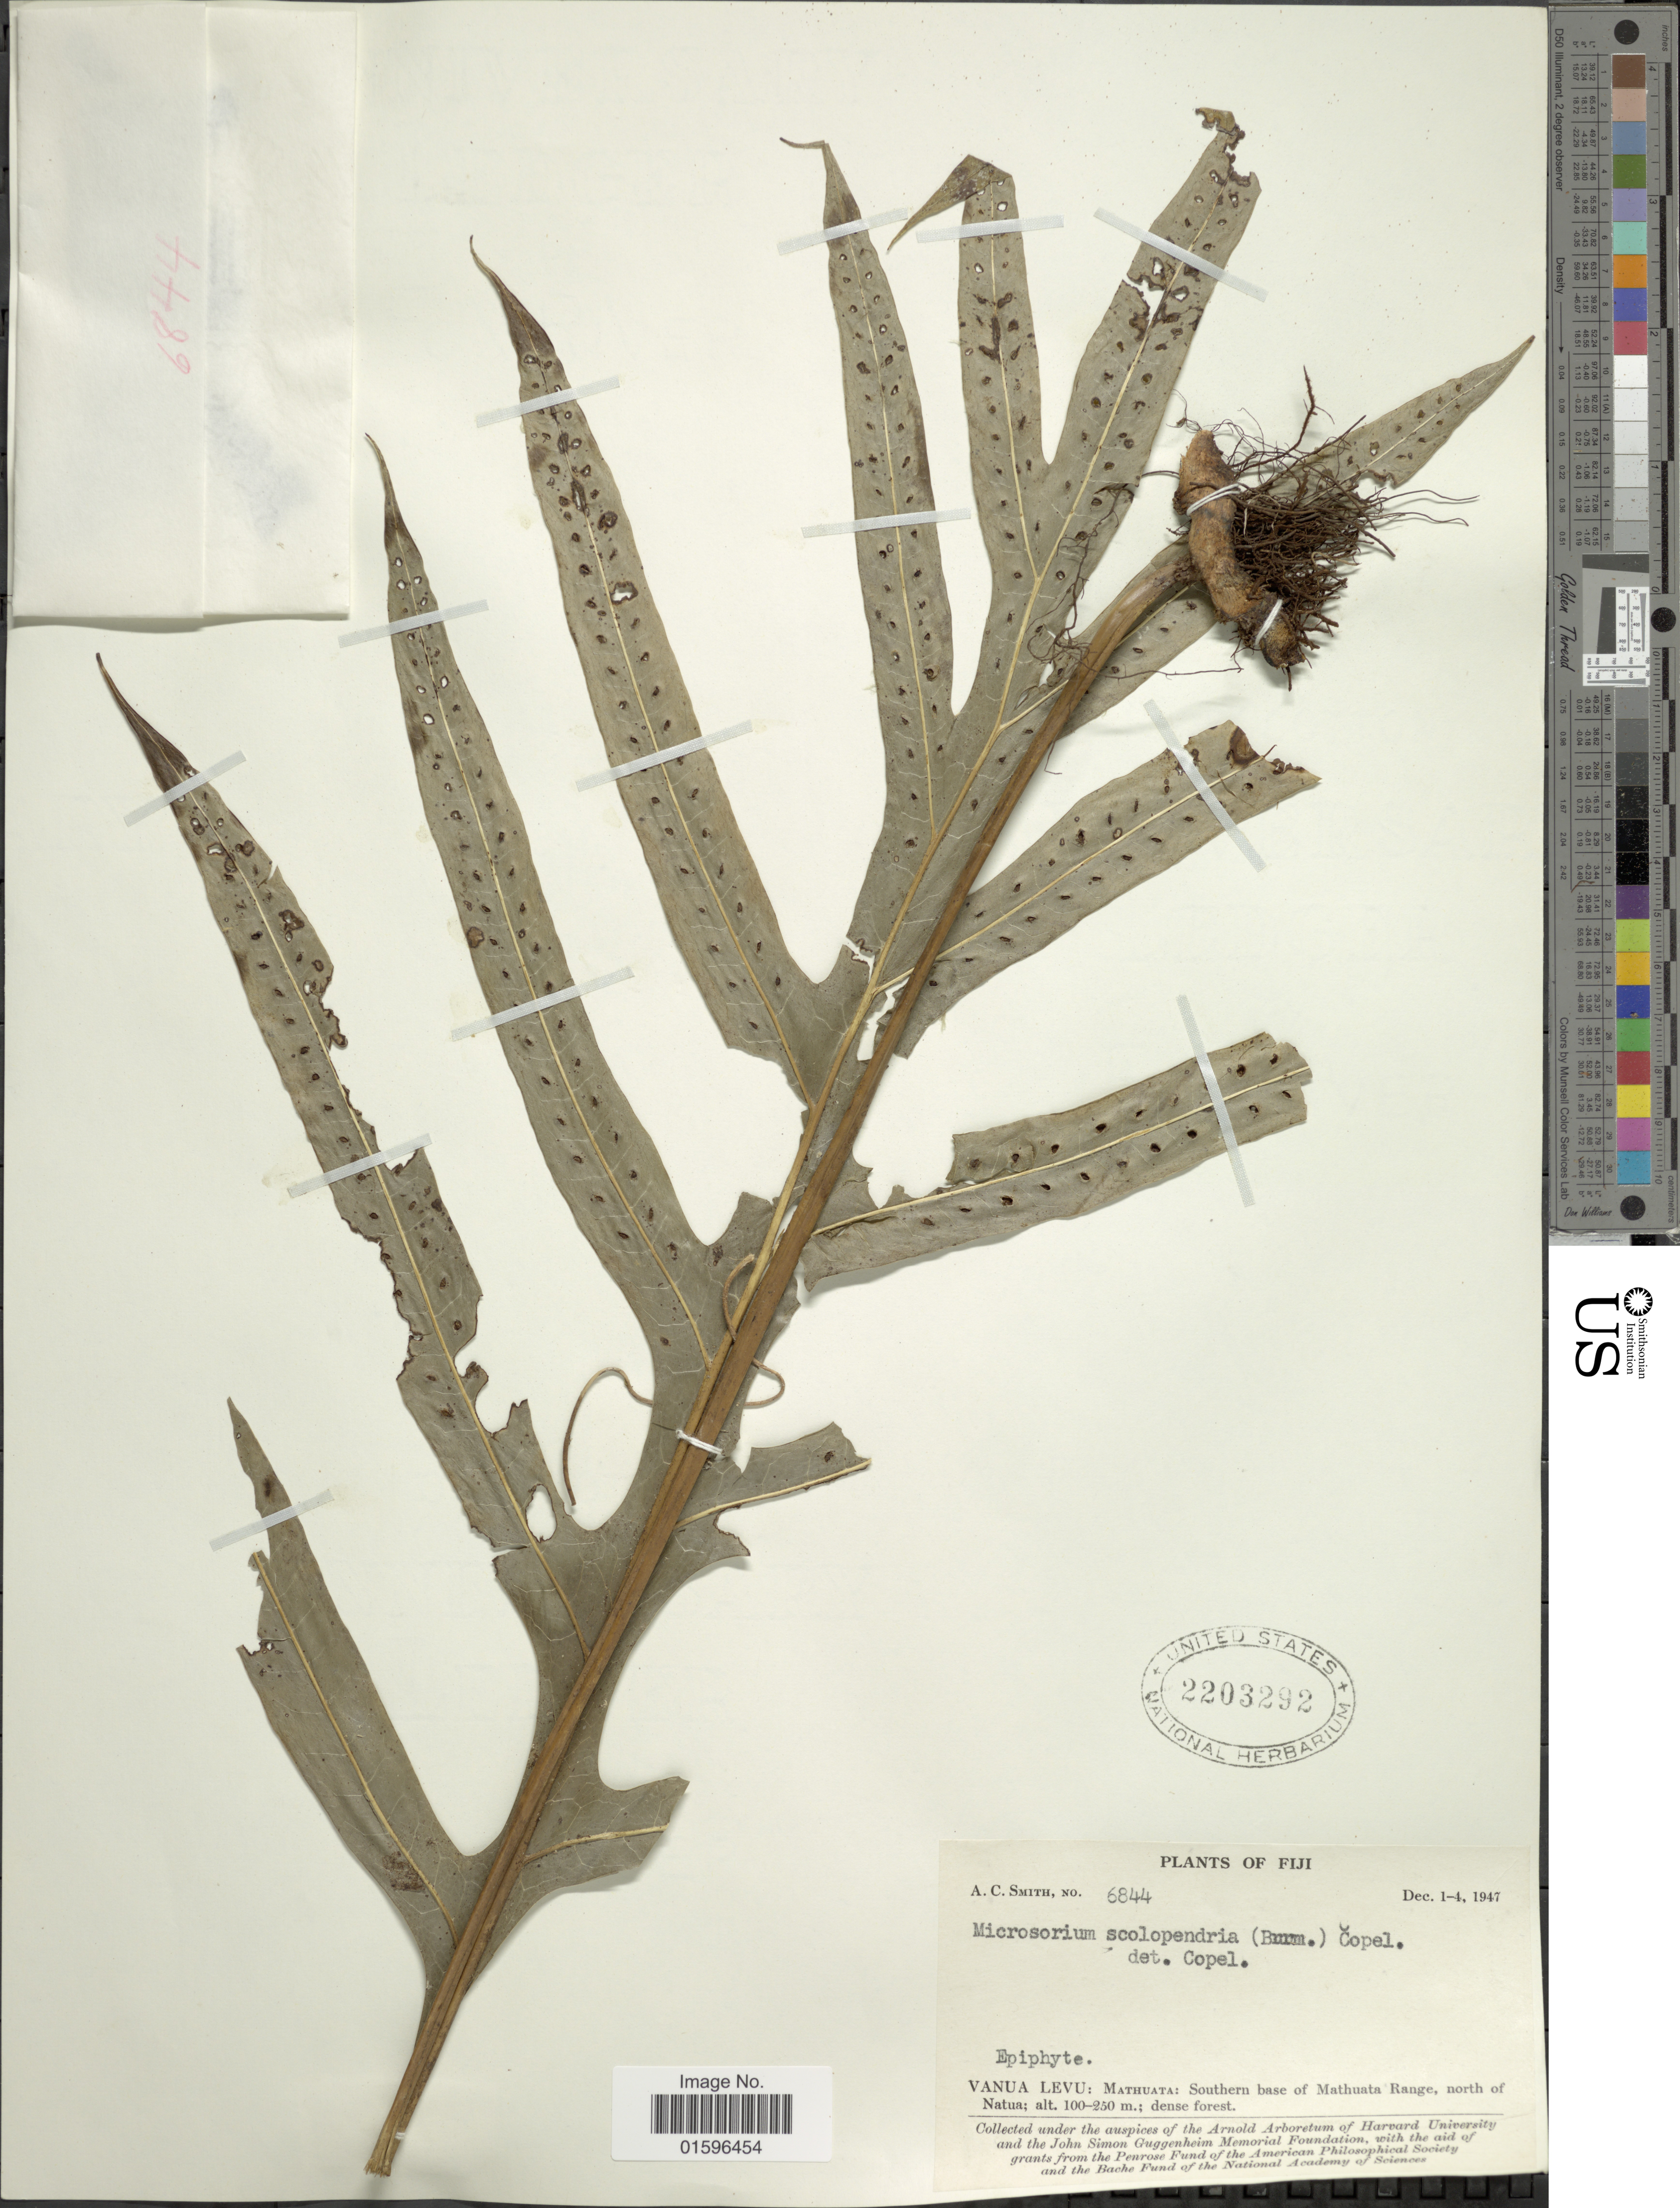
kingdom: Plantae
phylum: Tracheophyta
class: Polypodiopsida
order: Polypodiales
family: Polypodiaceae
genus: Polypodium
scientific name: Polypodium scolopendria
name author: Burm. f.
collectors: A. C. Smith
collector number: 6844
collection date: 1947-12-01/1947-12-04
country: Fiji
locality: Fiji, Vanua Levu: Mathuata: Southern base of Mathuata Range, north of Natua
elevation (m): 100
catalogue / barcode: US 2203292